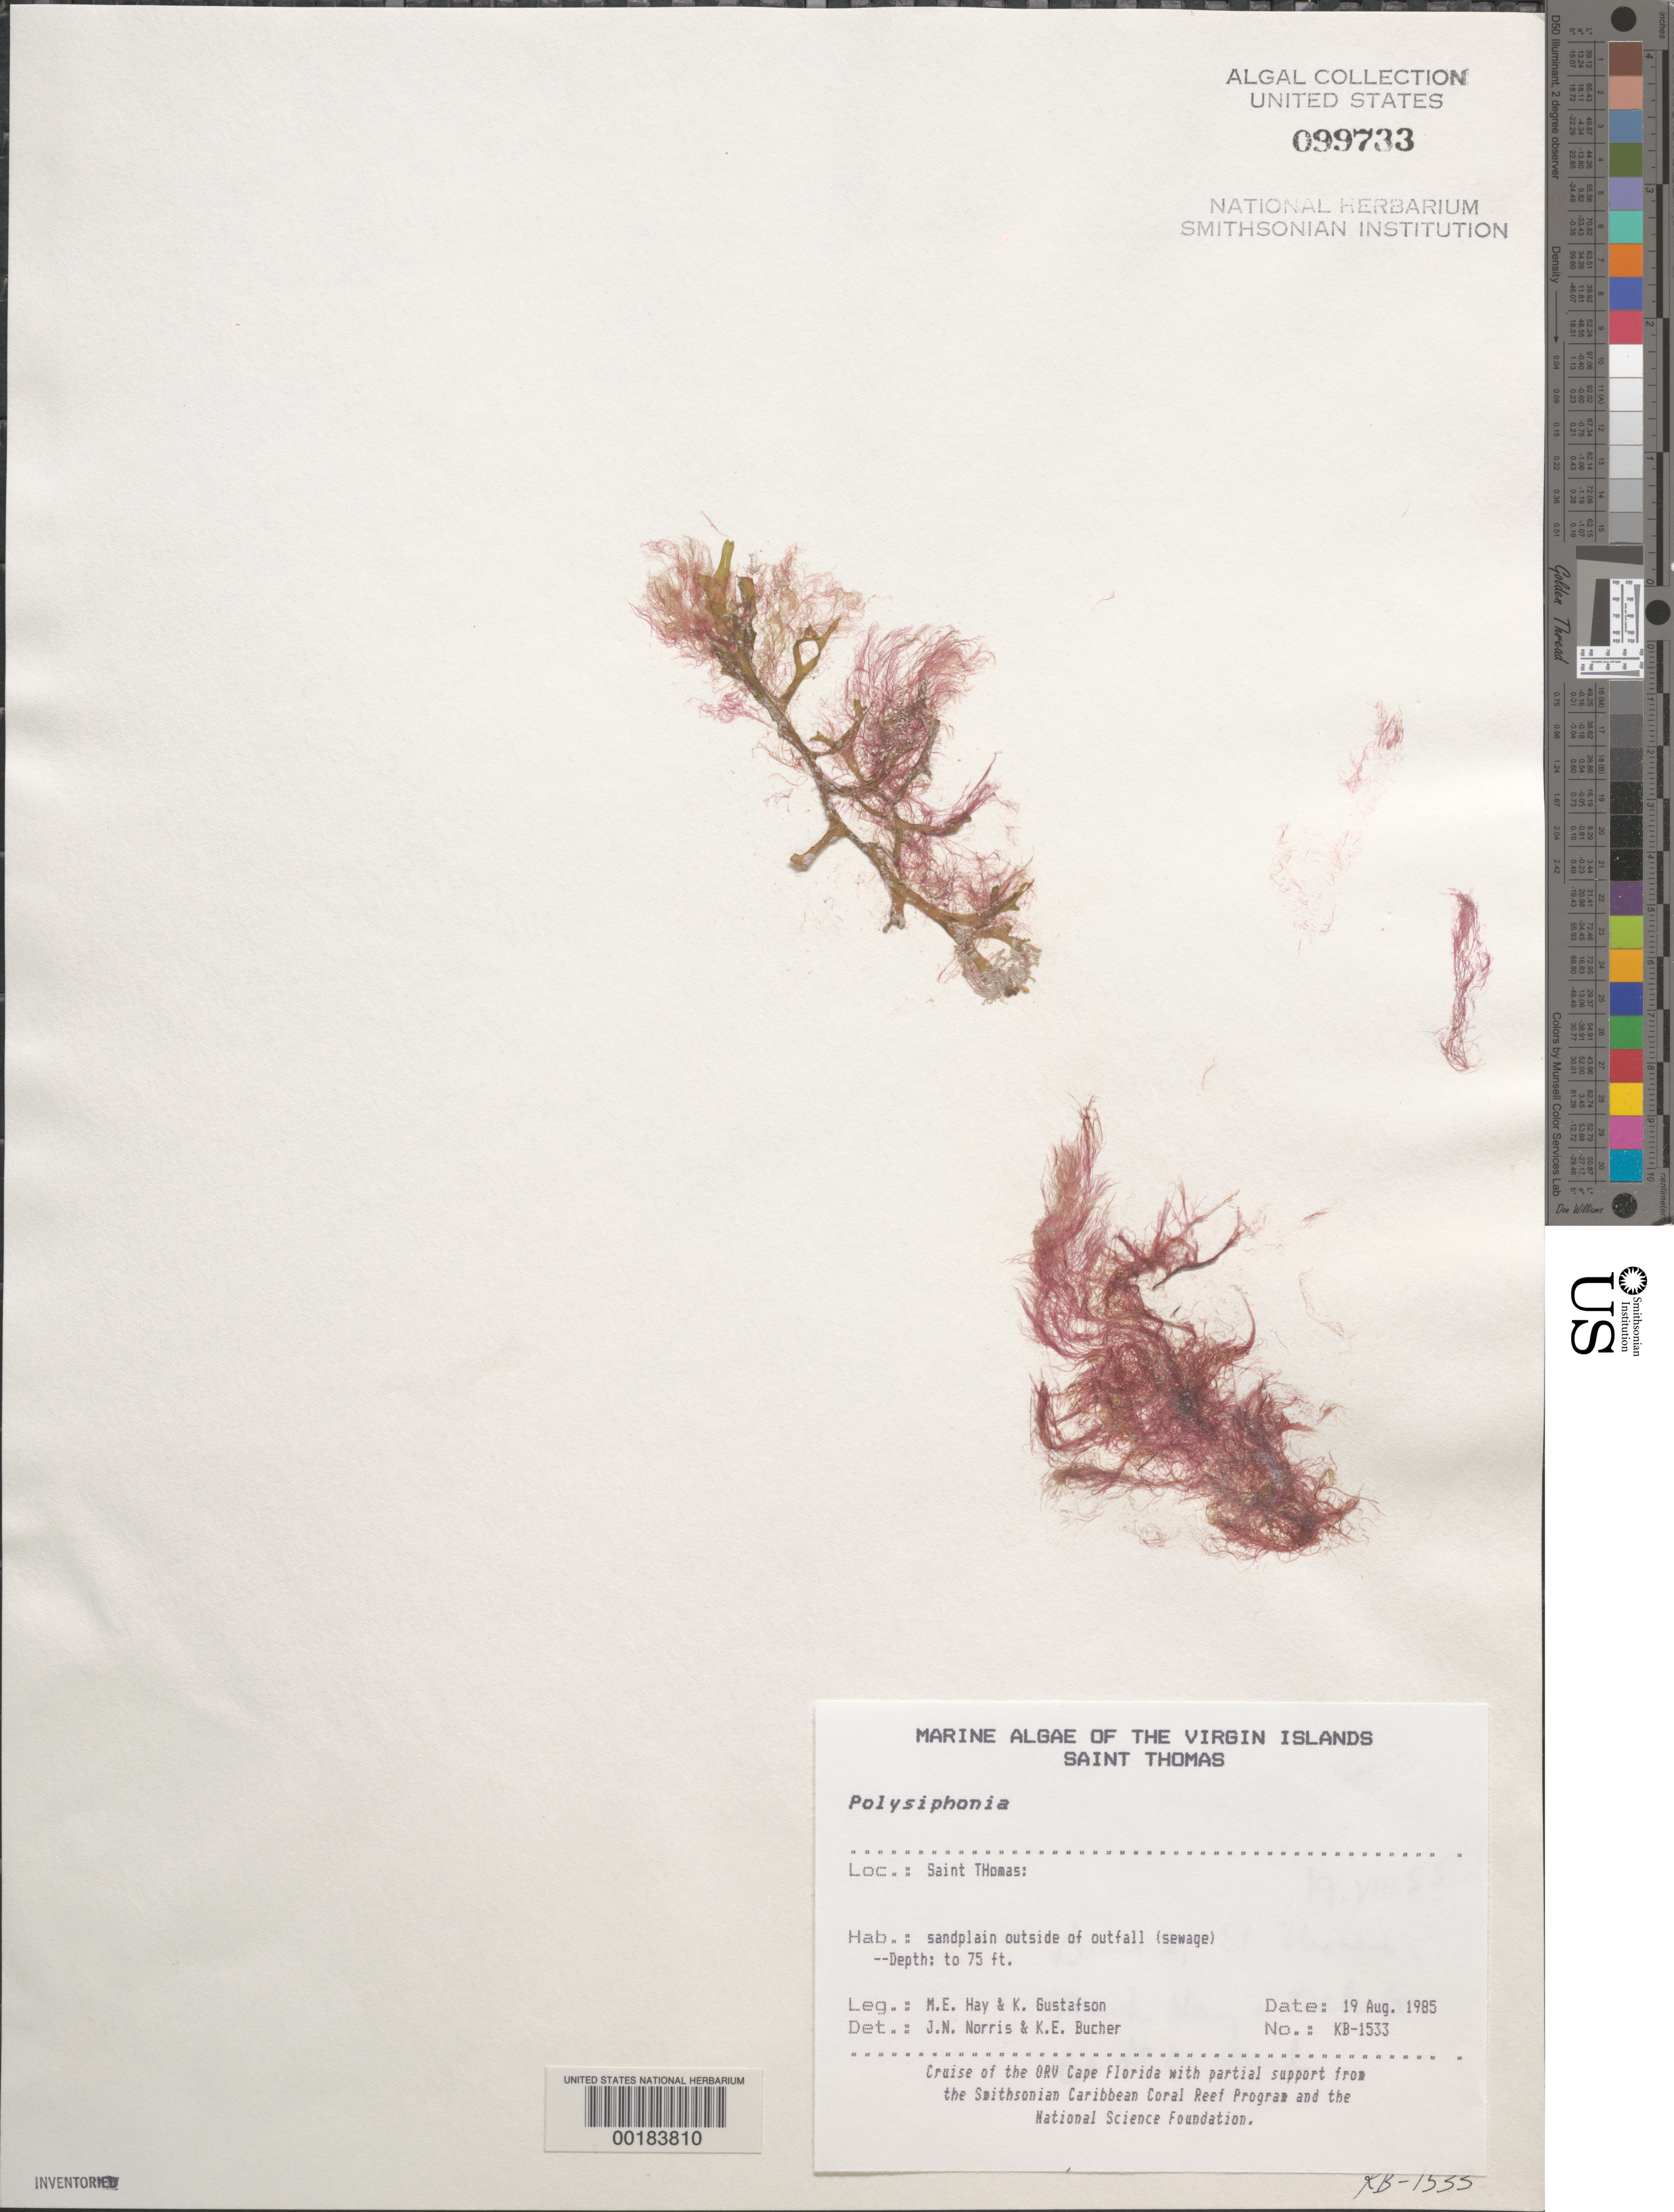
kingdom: Plantae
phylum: Rhodophyta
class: Florideophyceae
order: Ceramiales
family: Rhodomelaceae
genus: Polysiphonia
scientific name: Polysiphonia sp.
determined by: Norris, J. N.; Bucher, K. E.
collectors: M. E. Hay & K. Gustafson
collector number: KB-1533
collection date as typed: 19 Aug 1985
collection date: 1985-08-19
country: U.S. Virgin Islands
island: St. Thomas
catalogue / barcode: US 99733